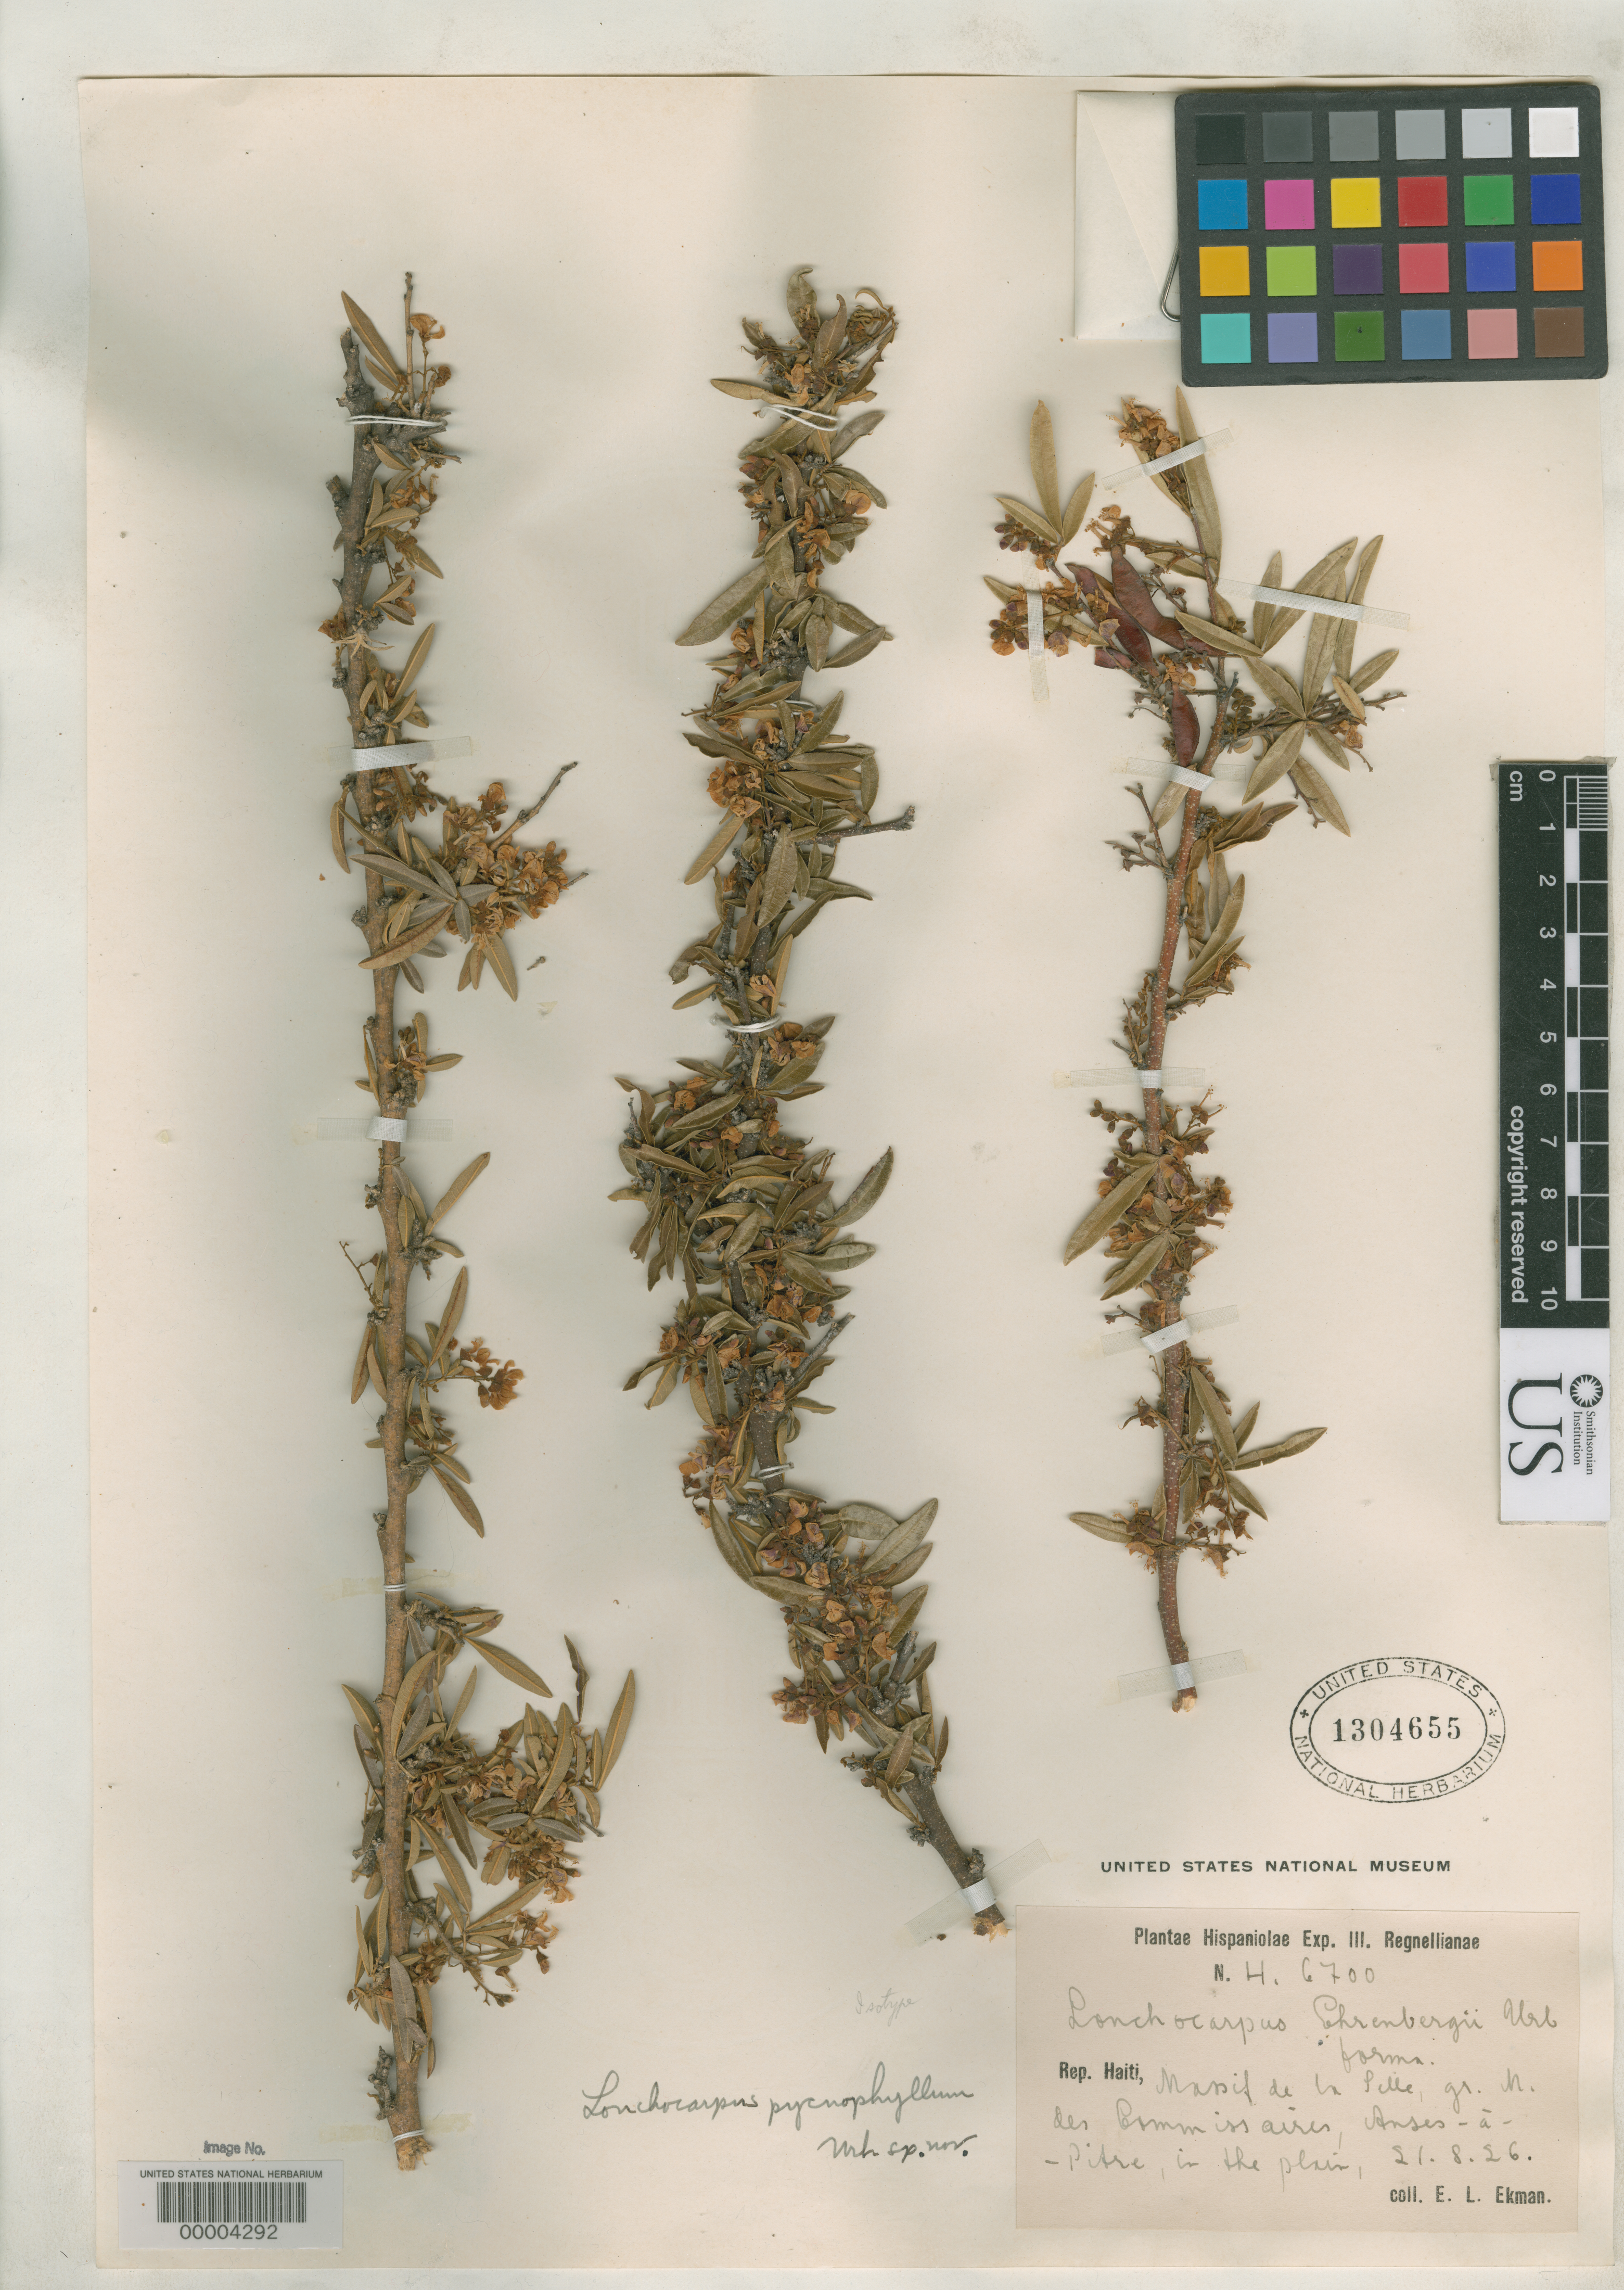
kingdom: Plantae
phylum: Tracheophyta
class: Magnoliopsida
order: Fabales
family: Fabaceae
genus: Lonchocarpus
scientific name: Lonchocarpus pycnophyllus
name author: Urb.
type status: Isotype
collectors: E. L. Ekman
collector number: H 6700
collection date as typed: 21 Aug 1926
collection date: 1926-08-21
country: Haiti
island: Hispaniola Island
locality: Massif de L Selle, prope Anses-A-Pitre.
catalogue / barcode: US 1304655